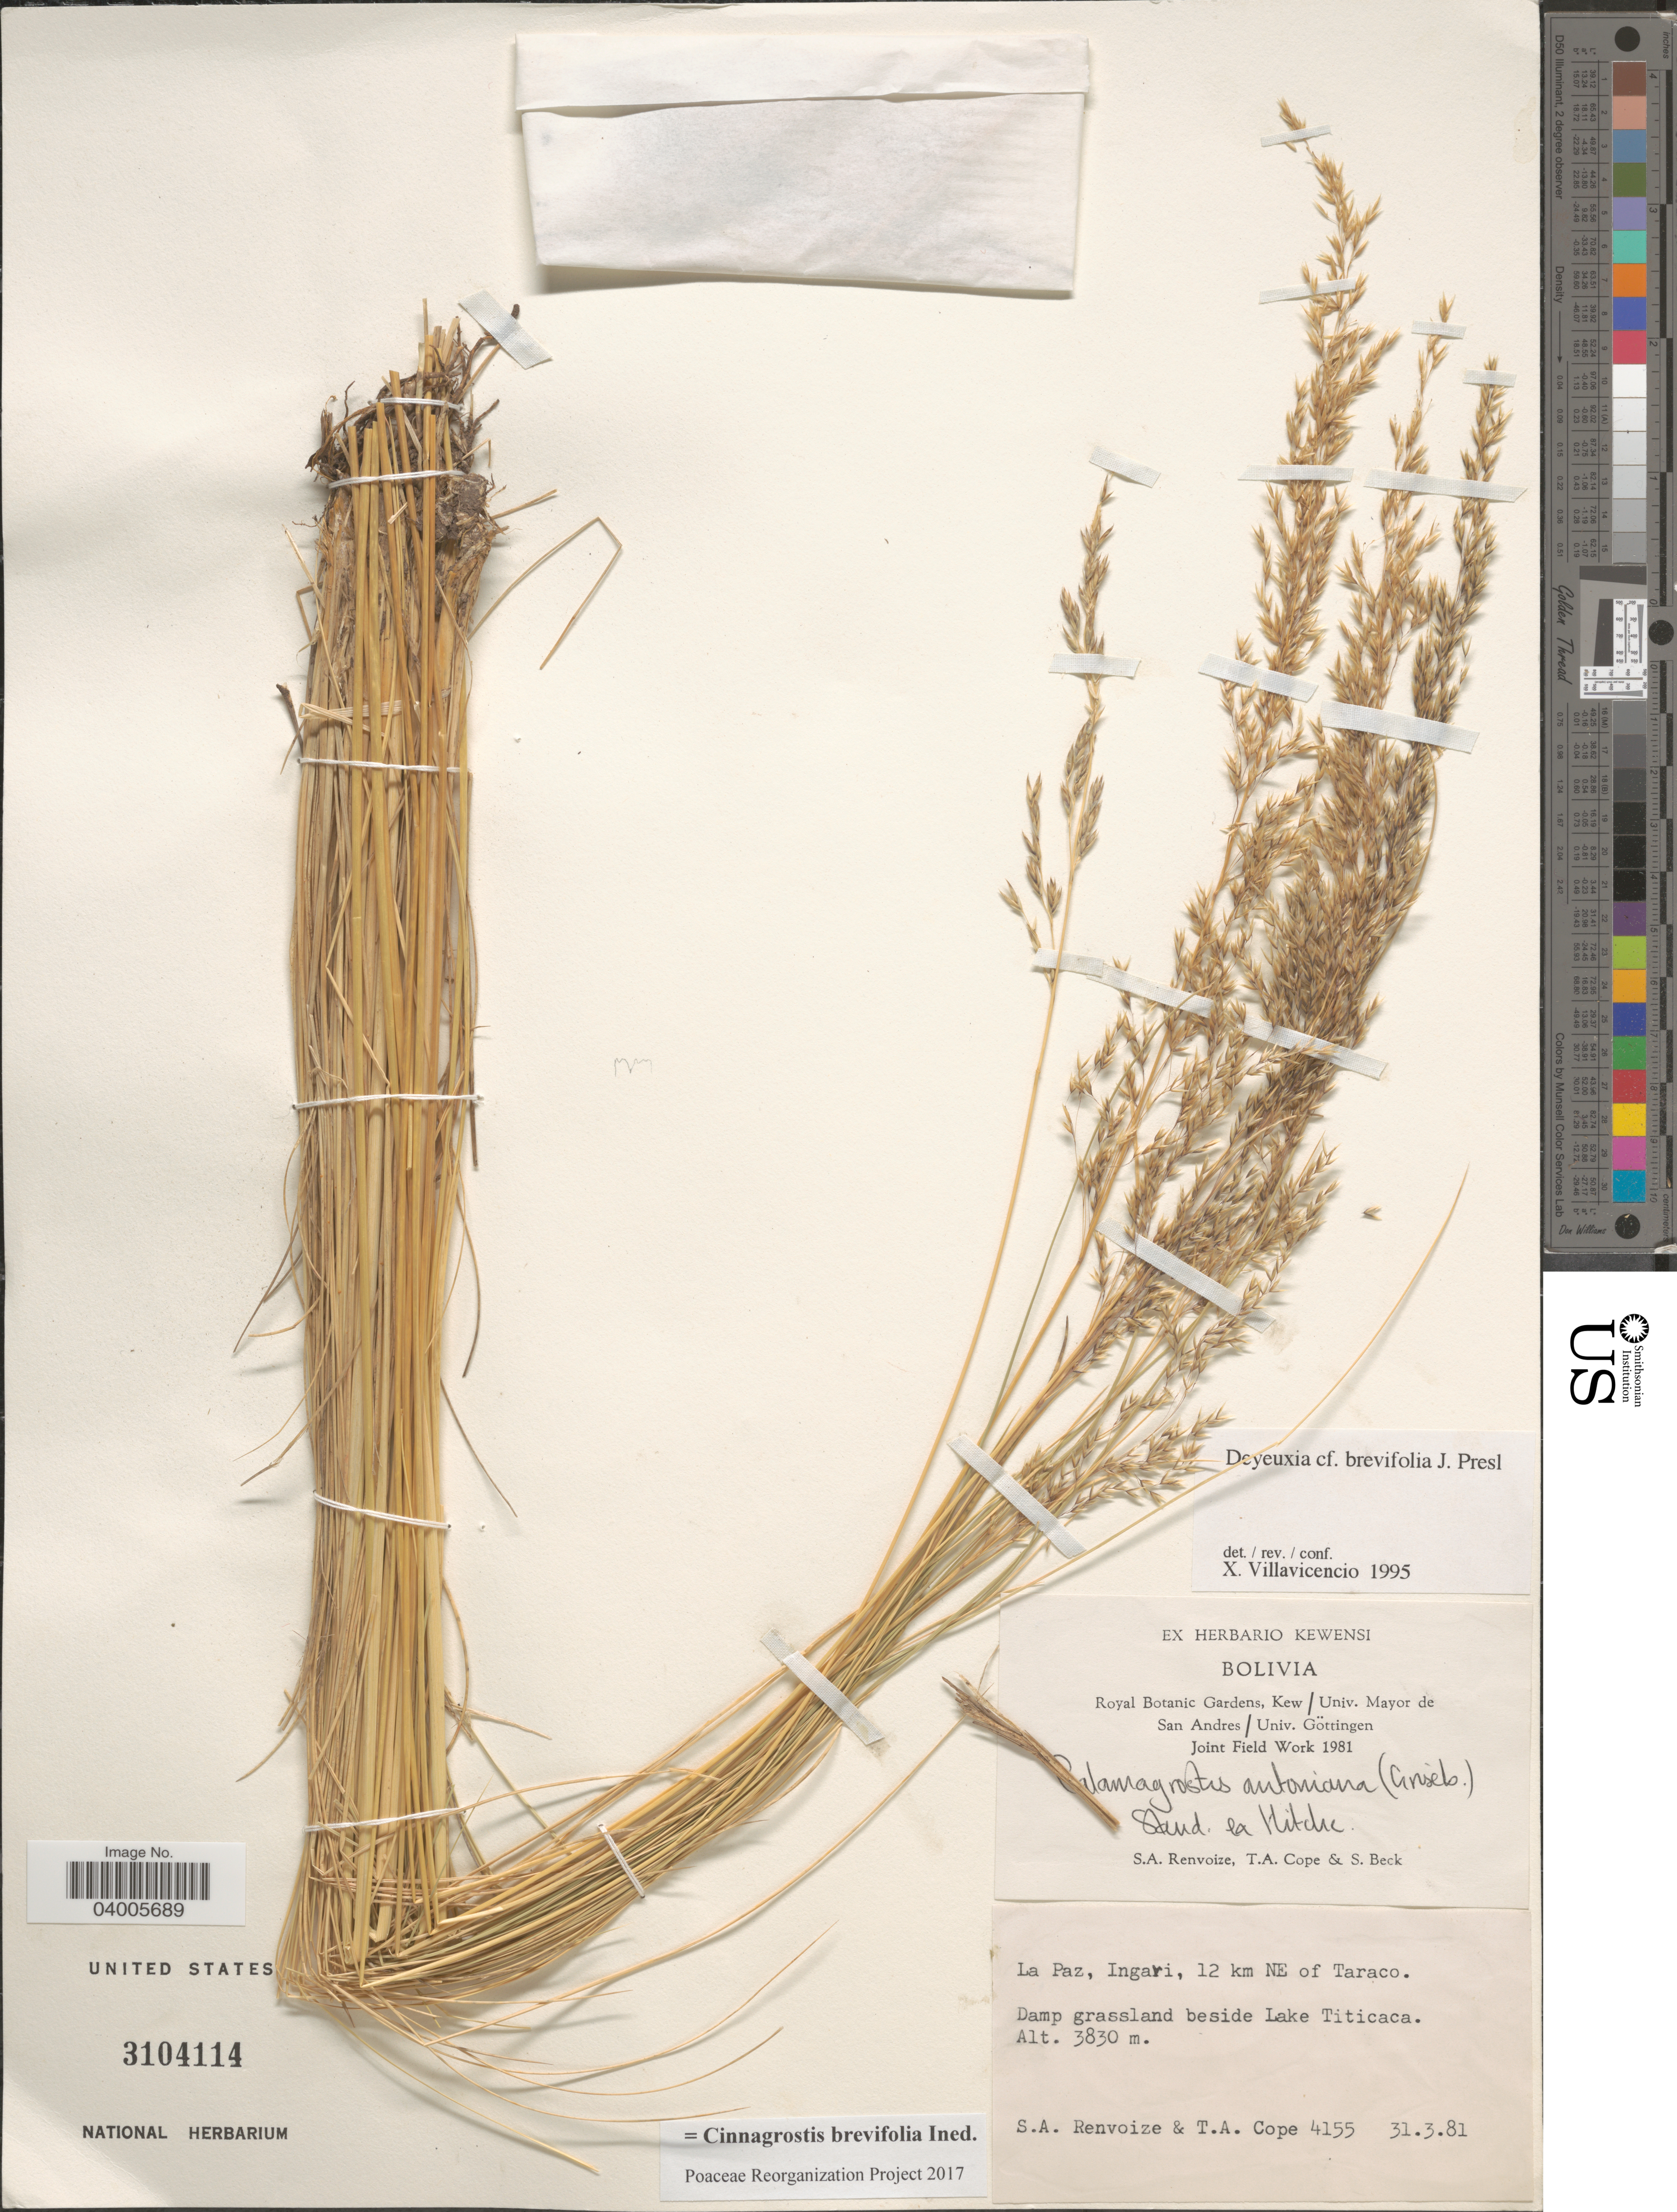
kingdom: Plantae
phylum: Tracheophyta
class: Liliopsida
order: Poales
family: Poaceae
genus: Cinnagrostis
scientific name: Cinnagrostis brevifolia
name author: (J. Presl) P.M. Peterson et al.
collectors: S. A. Renvoize, T. A. Cope & S. G. Beck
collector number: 4155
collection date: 1981-03-31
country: Bolivia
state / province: La Paz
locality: Ingavi, 12 km NE of Taraco. Damp grassland beside Lake Titicaca.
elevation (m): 3830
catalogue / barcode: US 3104114